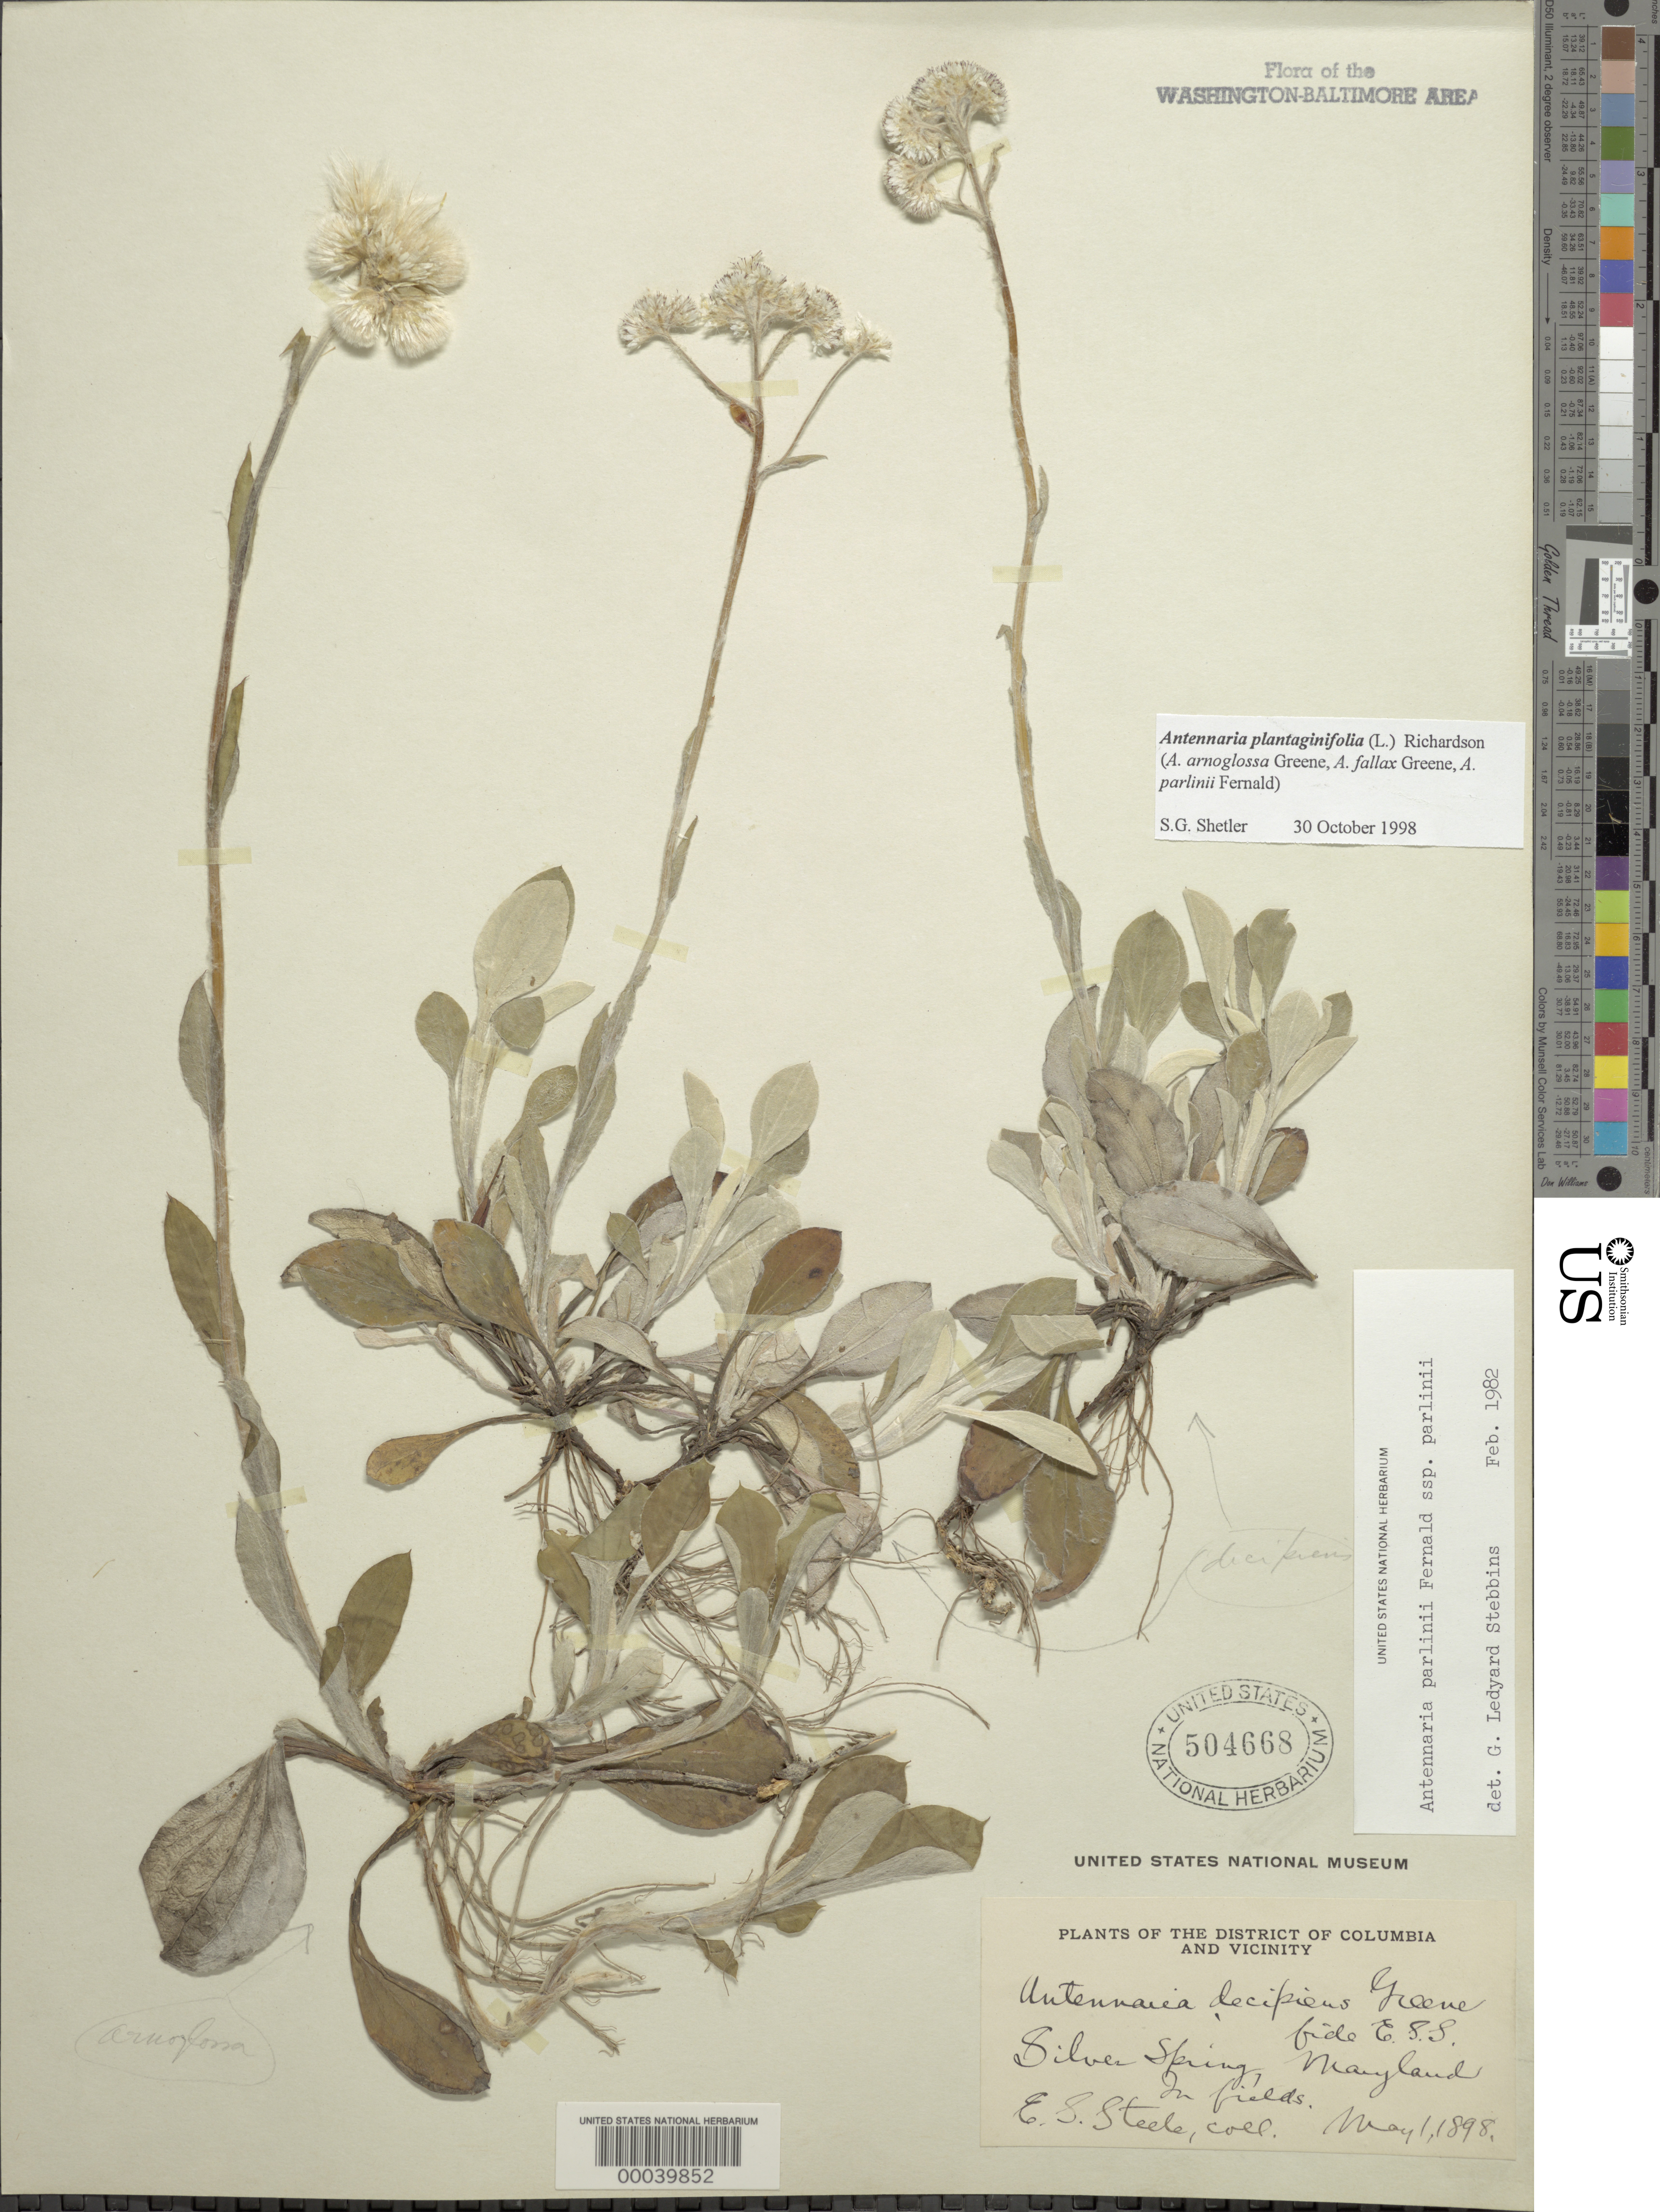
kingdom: Plantae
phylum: Tracheophyta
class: Magnoliopsida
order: Asterales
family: Asteraceae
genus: Antennaria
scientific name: Antennaria plantaginifolia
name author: (L.) Richardson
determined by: Stebbins, G. L.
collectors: E. Steele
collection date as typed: -1 May 1898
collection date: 1898-05-01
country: United States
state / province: Maryland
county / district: Montgomery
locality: Silver Spring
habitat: Fields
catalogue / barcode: US 504668